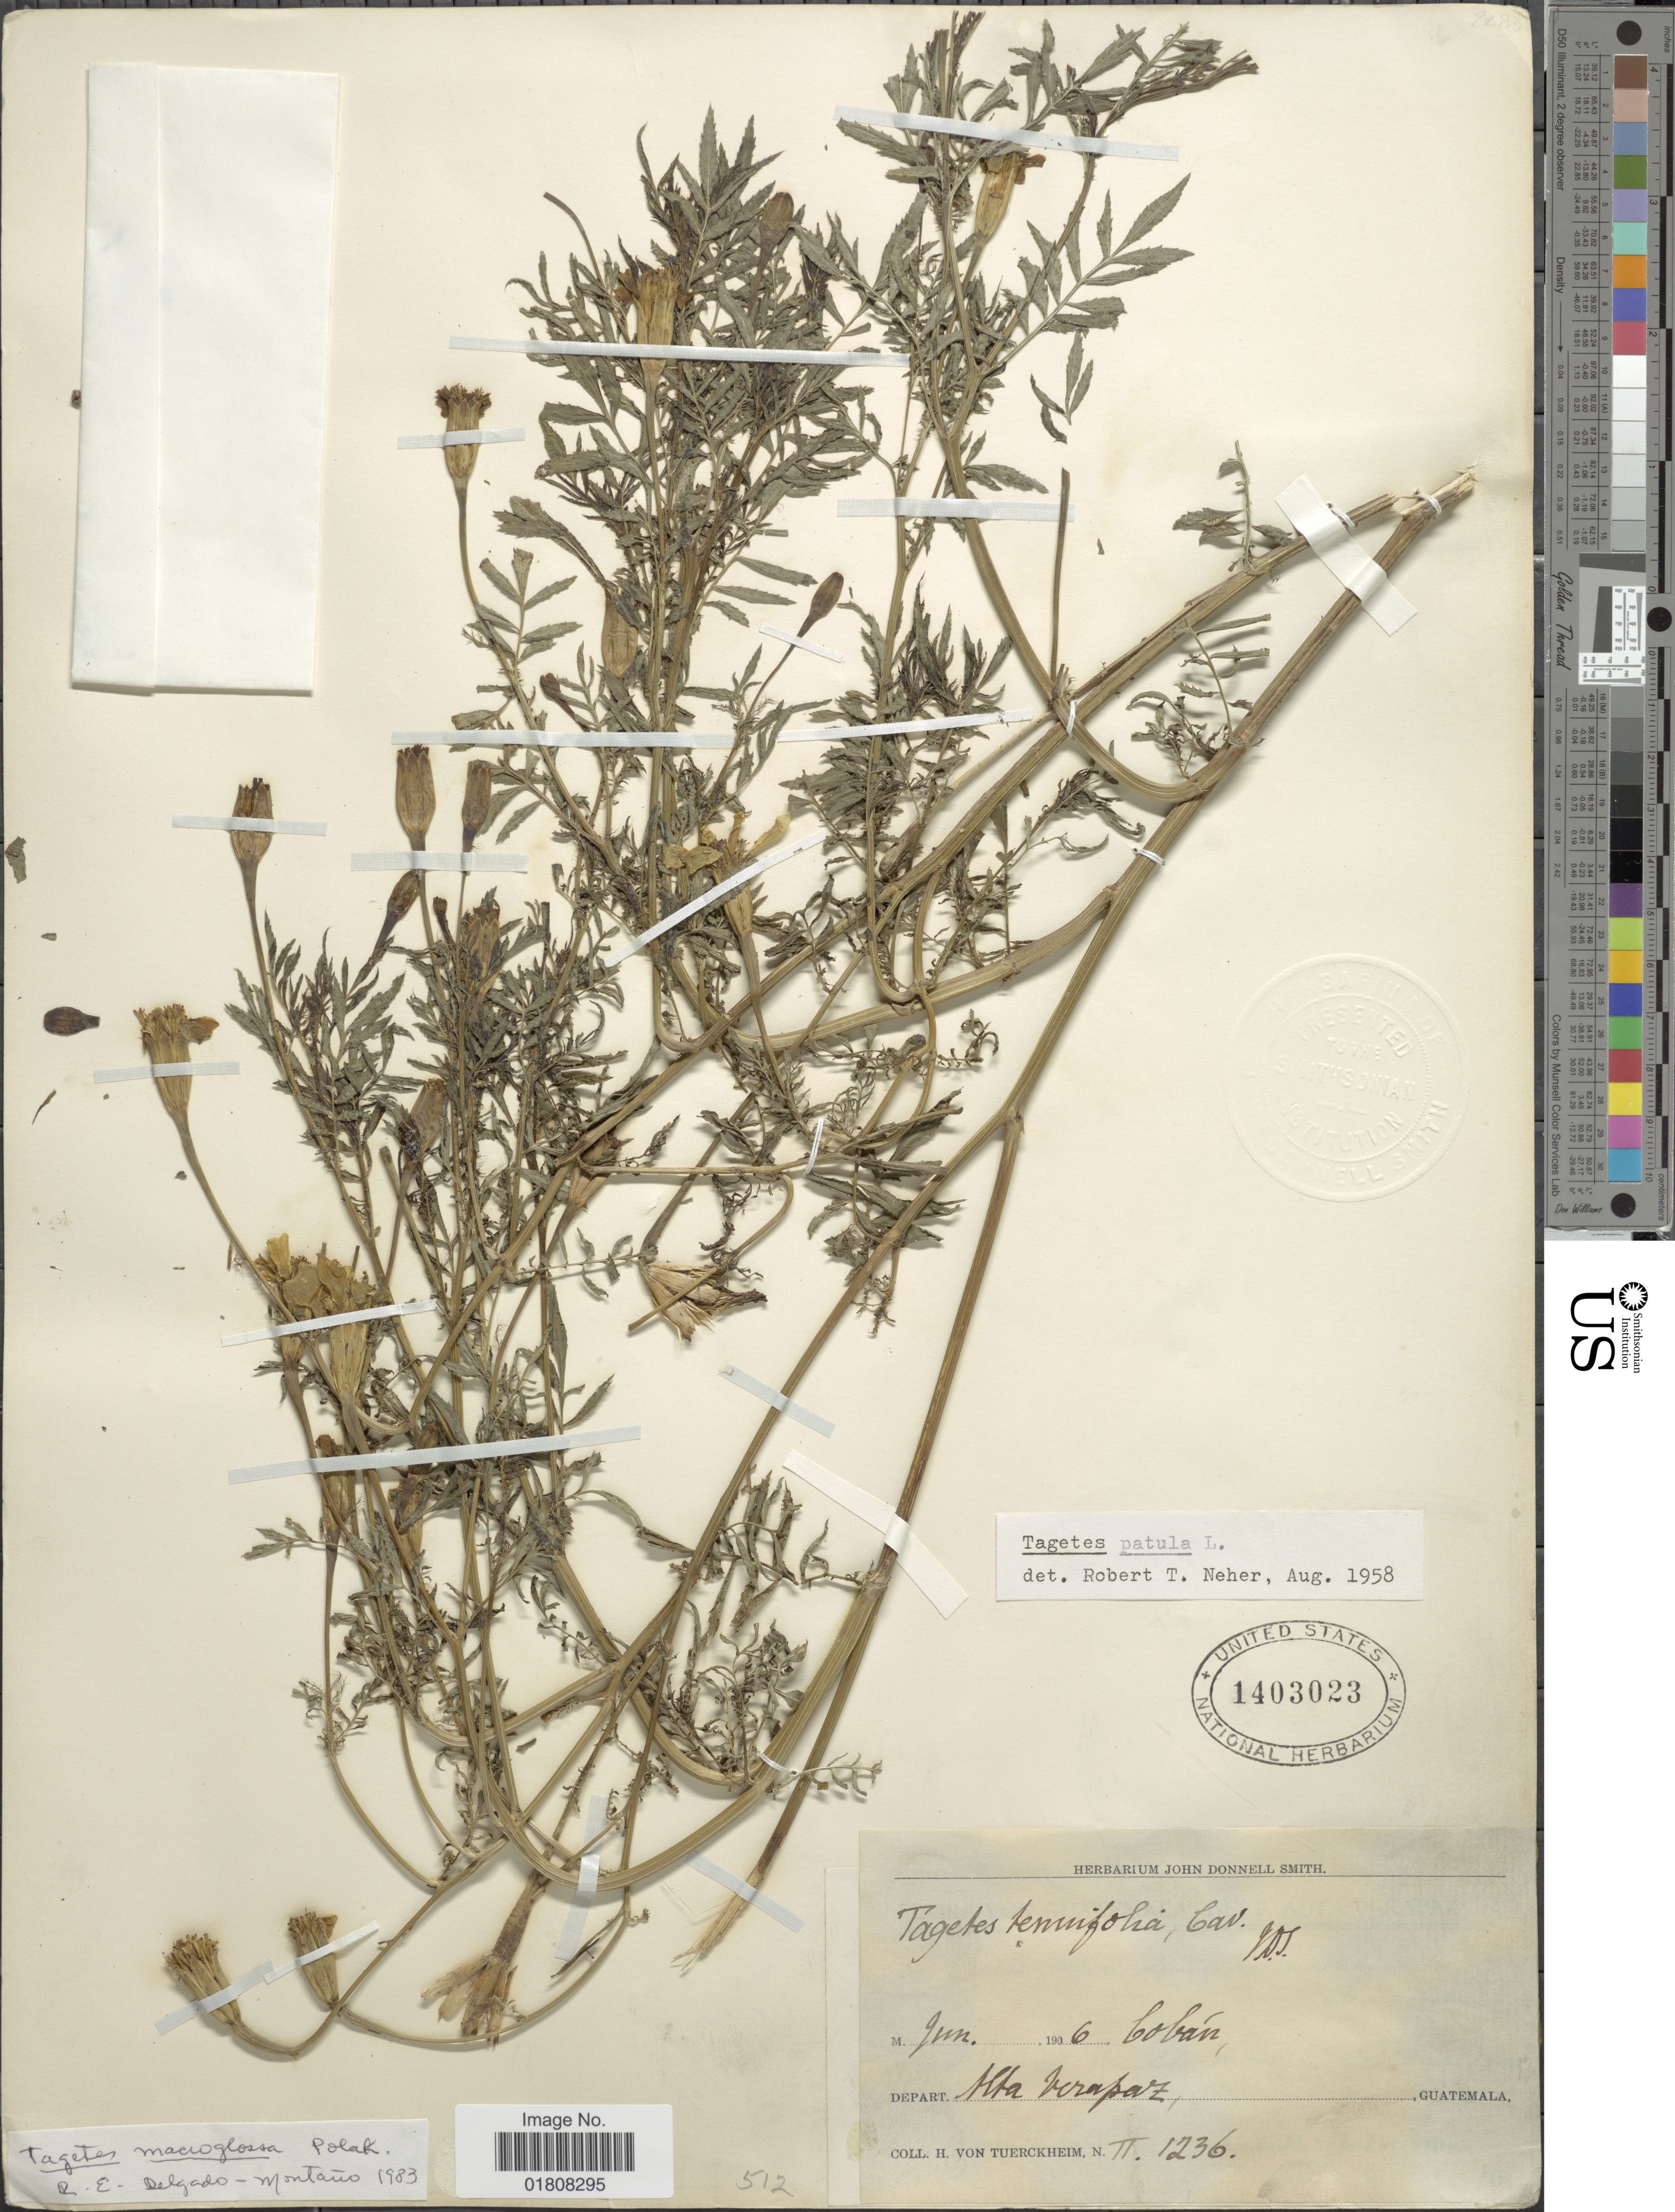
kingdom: Plantae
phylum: Tracheophyta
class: Magnoliopsida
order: Asterales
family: Asteraceae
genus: Tagetes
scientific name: Tagetes macroglossa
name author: Polak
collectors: H. von Türckheim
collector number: II1236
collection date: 1906-06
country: Guatemala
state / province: Alta Verapaz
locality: Coban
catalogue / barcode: US 1403023